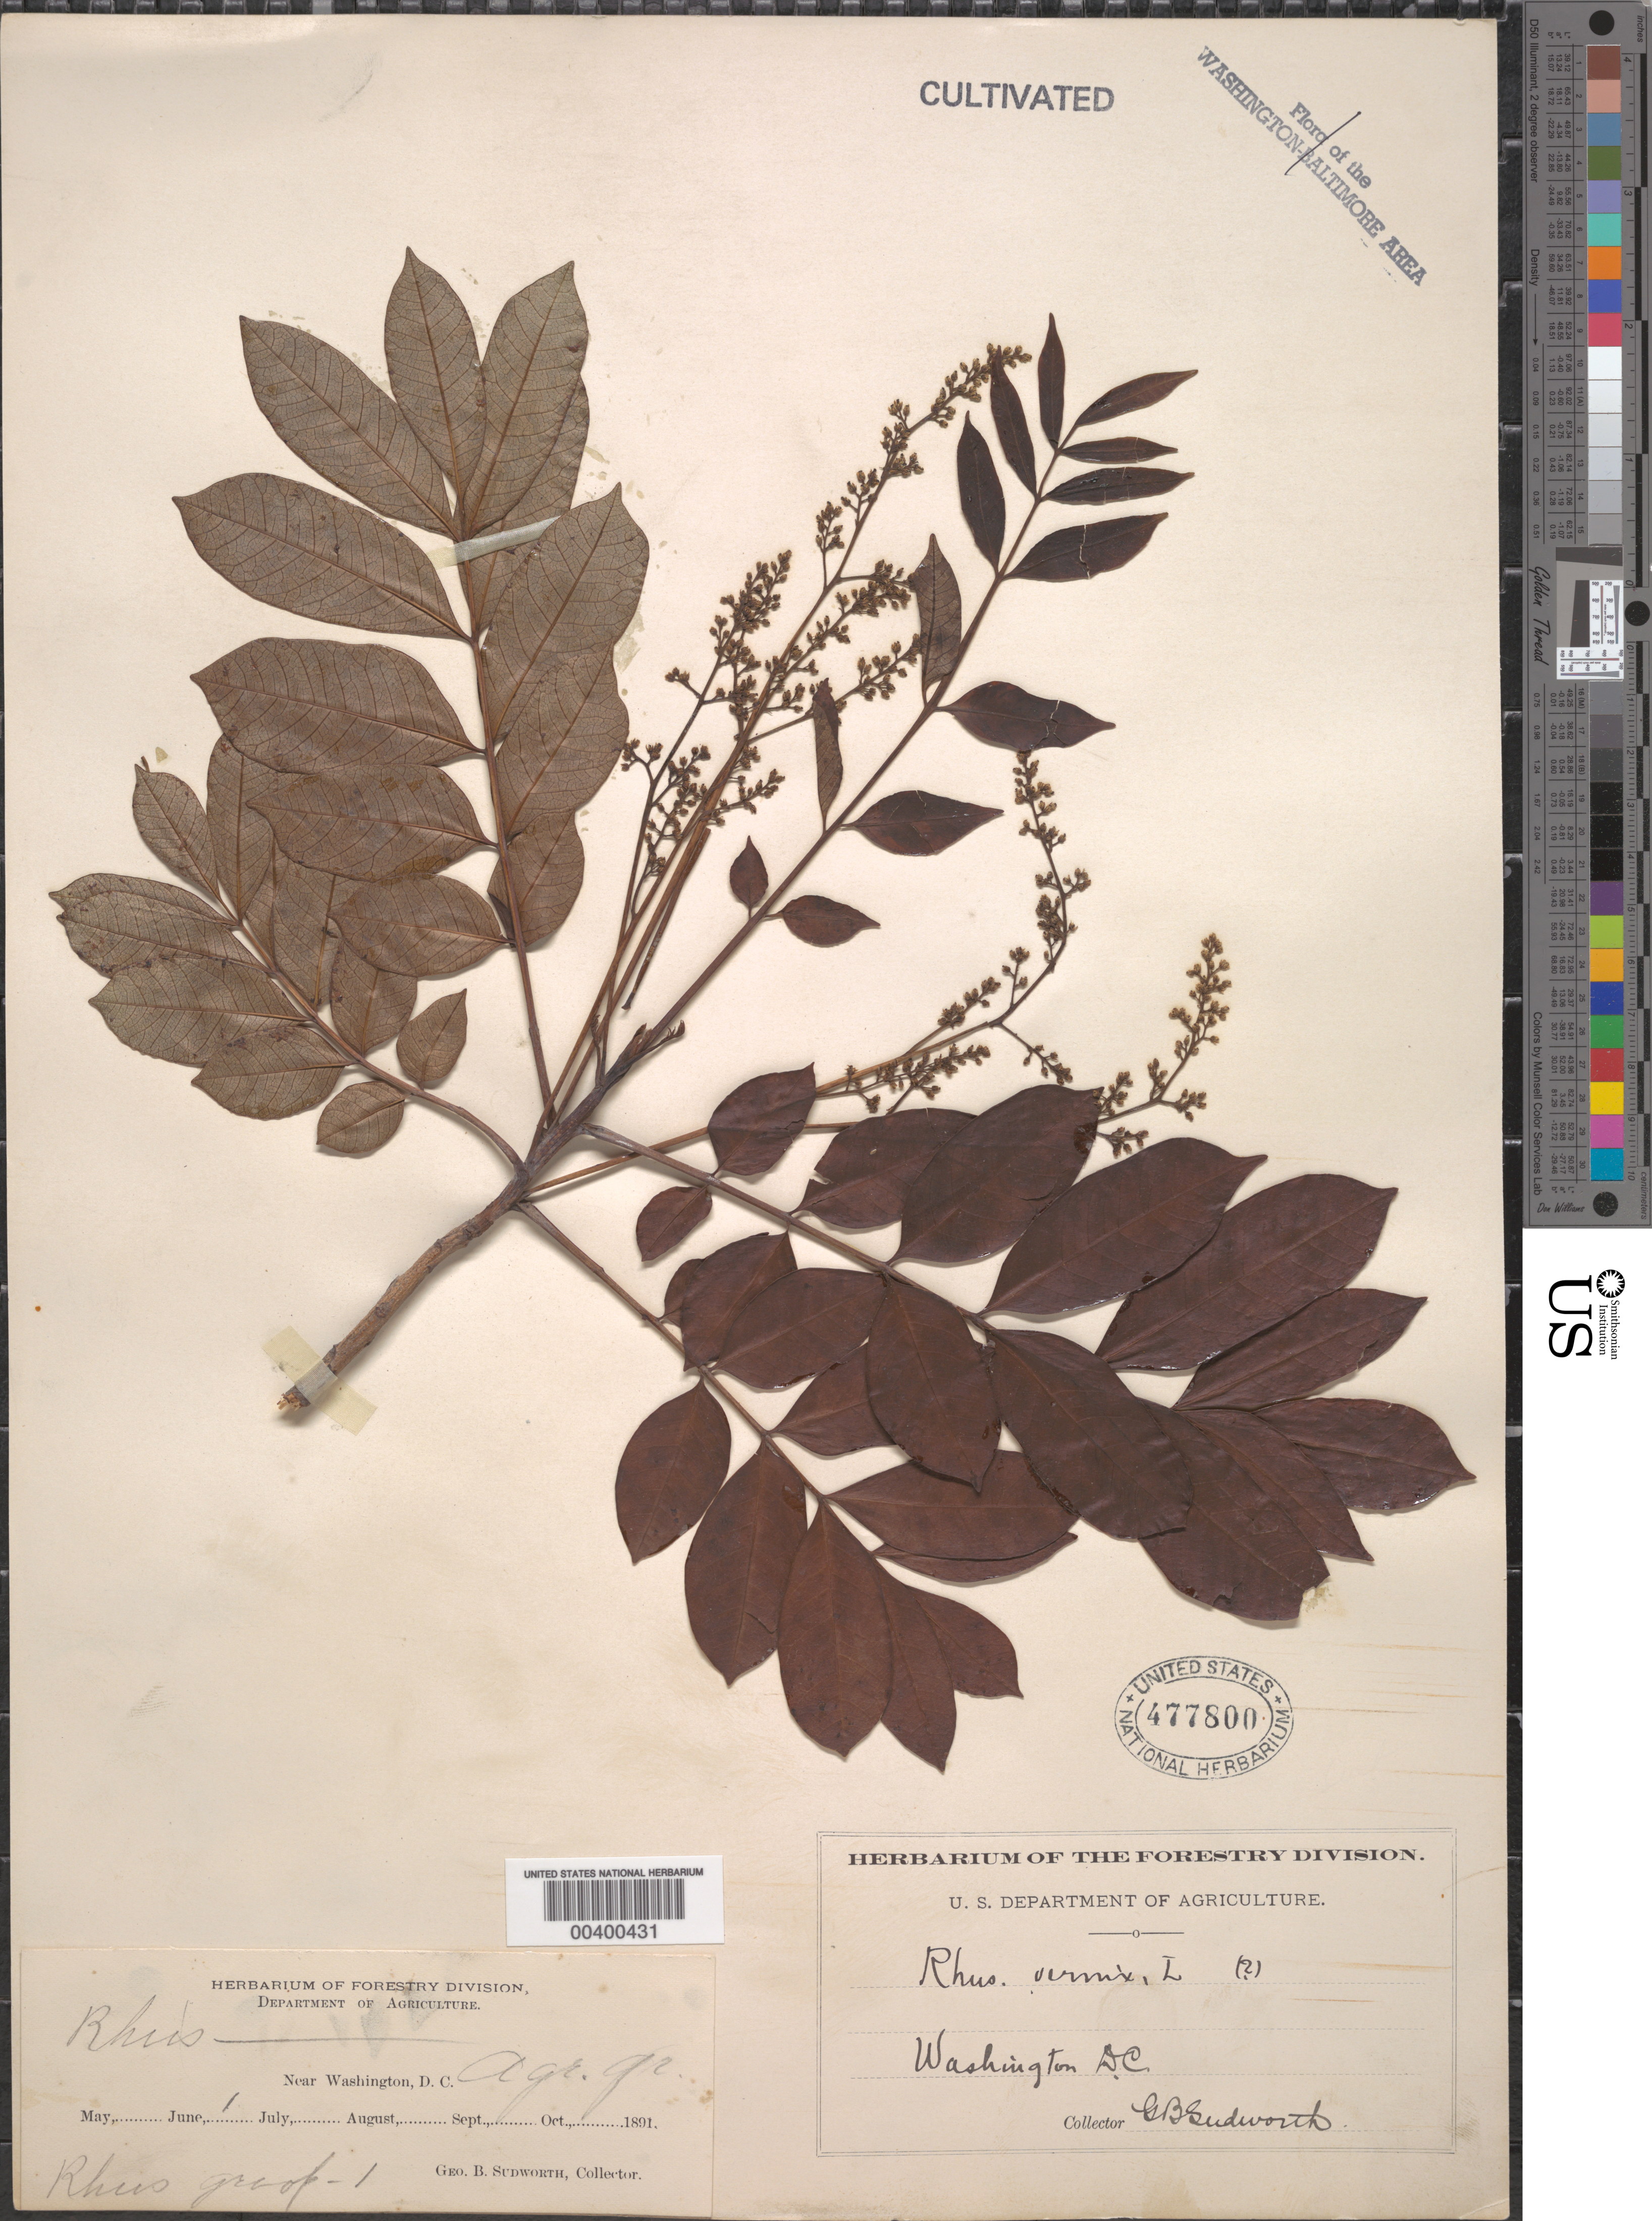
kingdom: Plantae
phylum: Tracheophyta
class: Magnoliopsida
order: Sapindales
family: Anacardiaceae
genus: Rhus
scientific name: Rhus vernix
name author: L.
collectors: G. B. Sudworth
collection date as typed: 01 Jun 1891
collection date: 1891-06-01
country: United States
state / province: District of Columbia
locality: Agricultural grounds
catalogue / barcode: US 477800